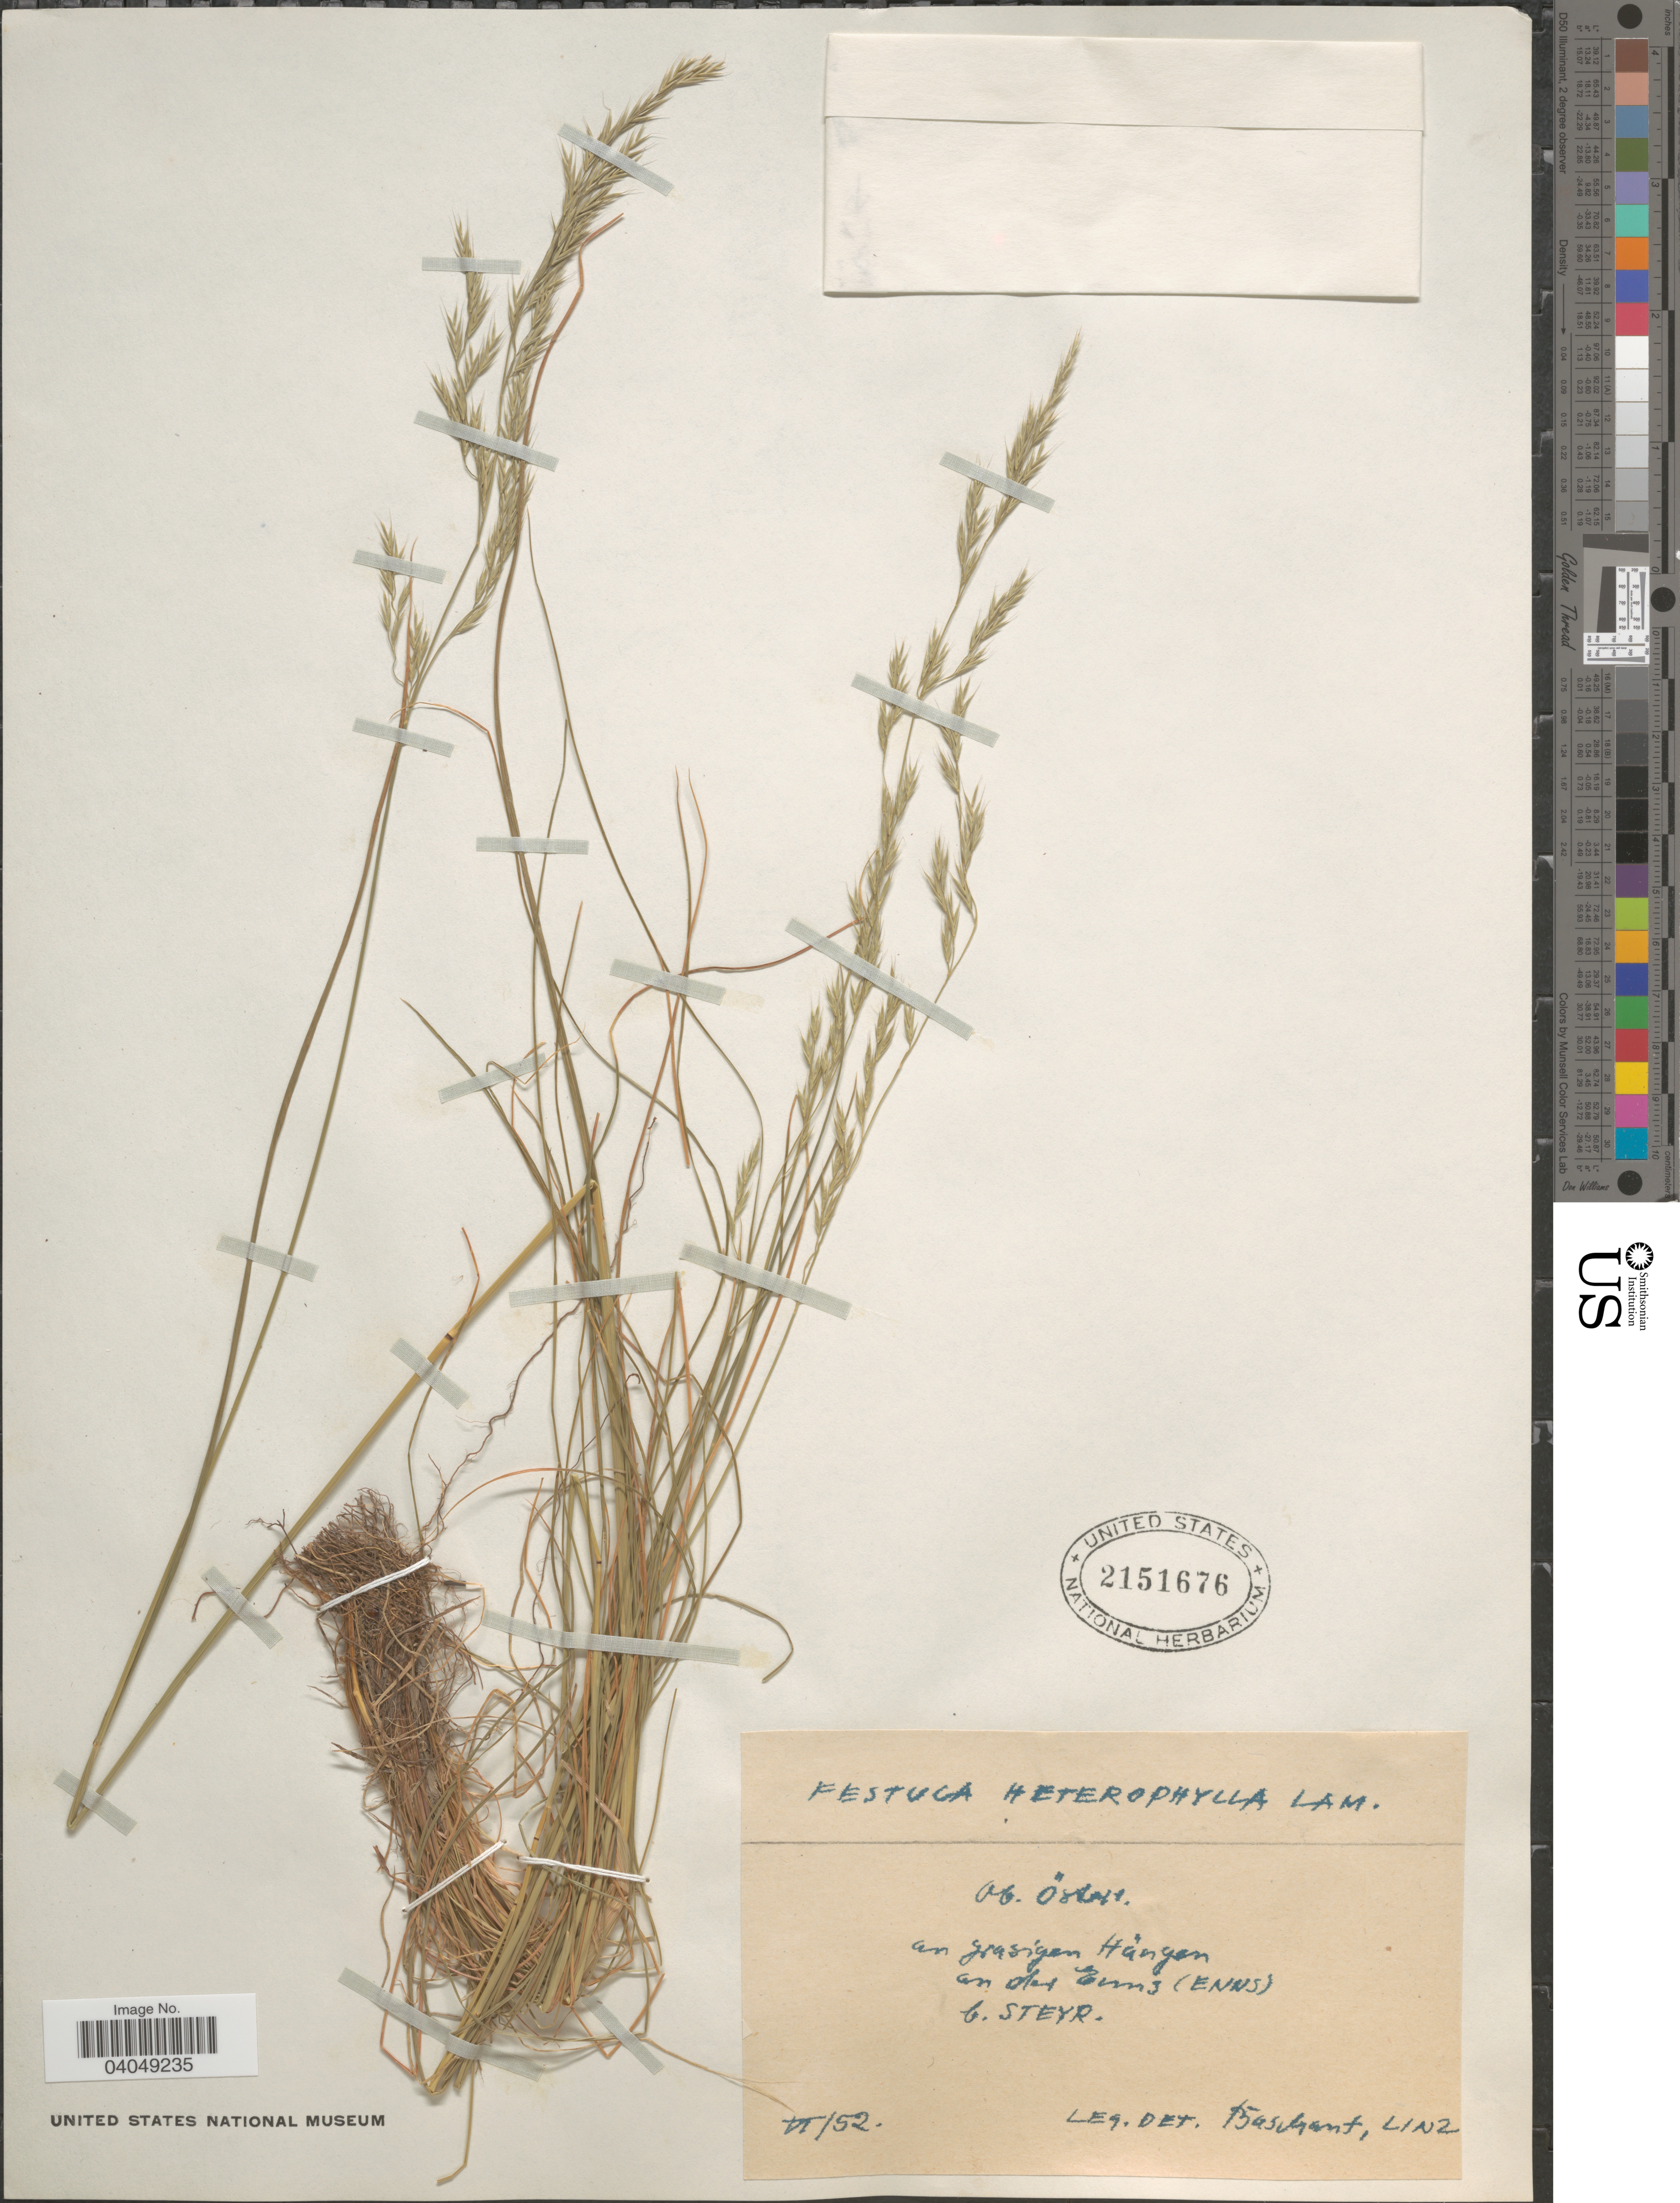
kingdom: Plantae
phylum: Tracheophyta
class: Liliopsida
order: Poales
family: Poaceae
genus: Festuca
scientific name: Festuca heterophylla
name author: Lam.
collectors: Baschant & Linz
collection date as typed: Transcribed d/m/y: /6/52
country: Austria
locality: An grasigen Hängen an des Enns (ENNS) b. Steyr.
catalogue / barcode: US 2151676